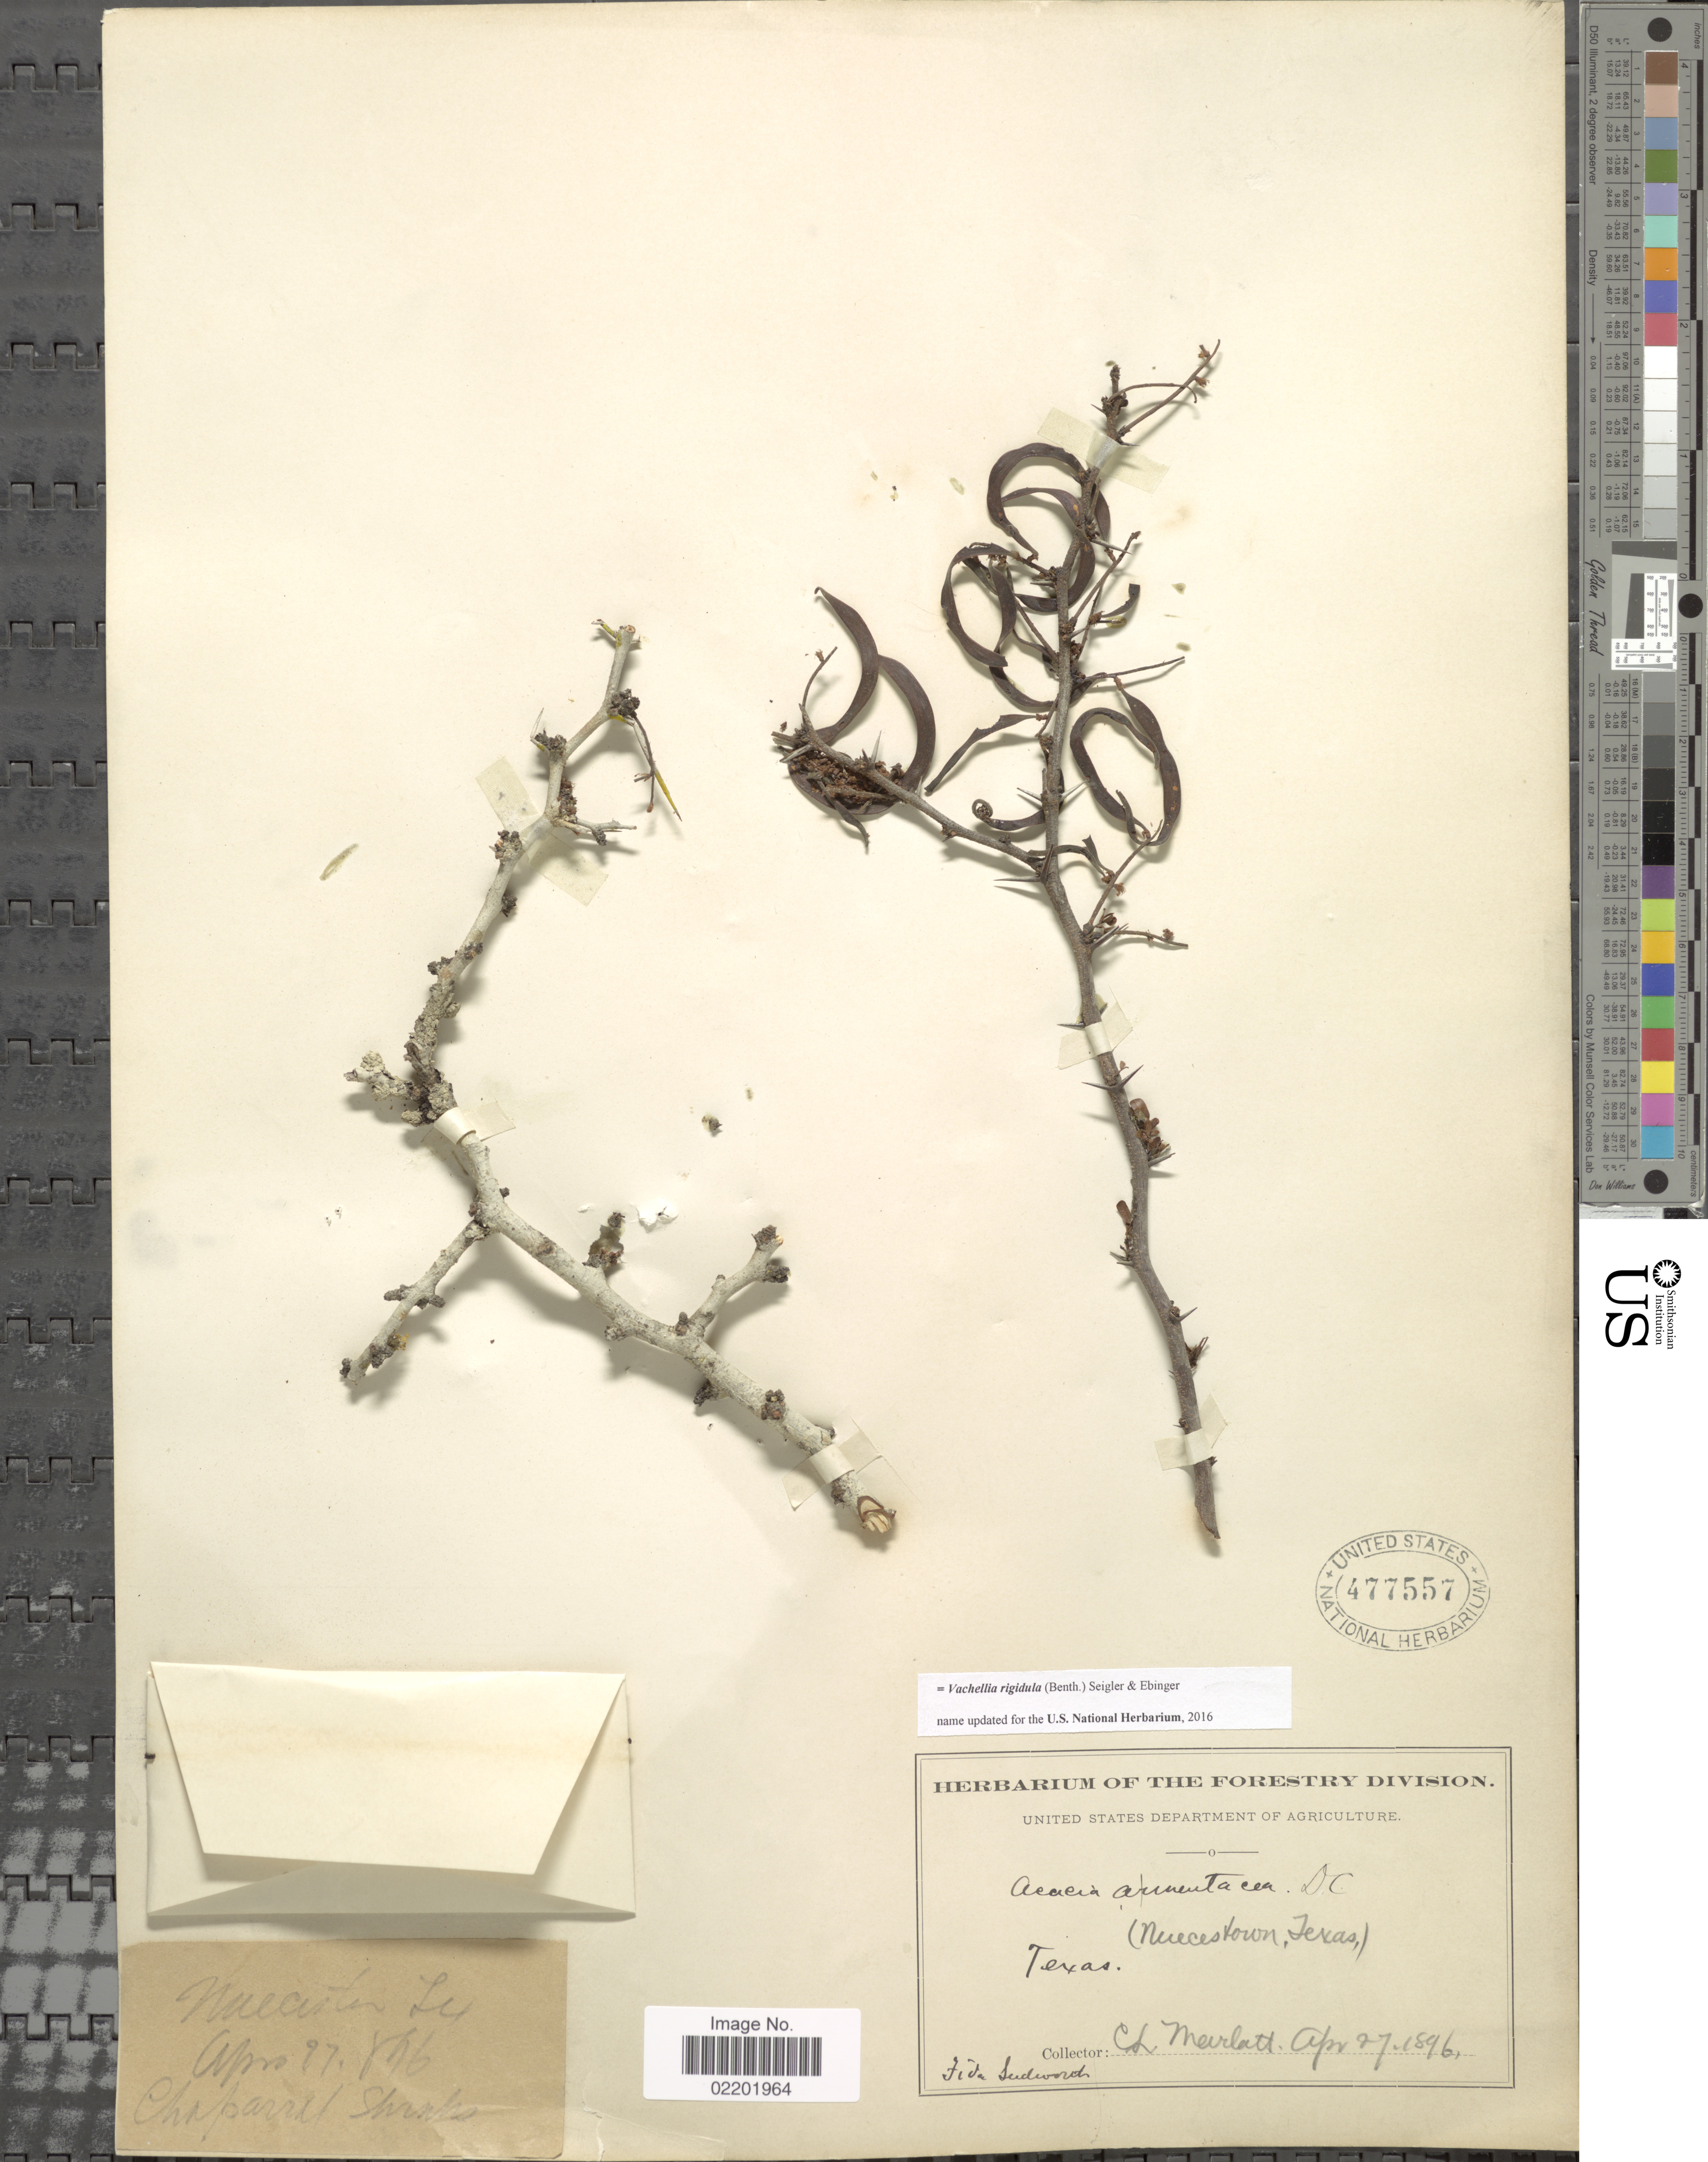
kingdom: Plantae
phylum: Tracheophyta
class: Magnoliopsida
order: Fabales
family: Fabaceae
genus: Vachellia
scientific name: Vachellia rigidula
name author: (Benth.) Seigler & Ebinger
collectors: C. Marlatt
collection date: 1896-04-27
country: United States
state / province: Texas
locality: Nuecestown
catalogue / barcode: US 477557